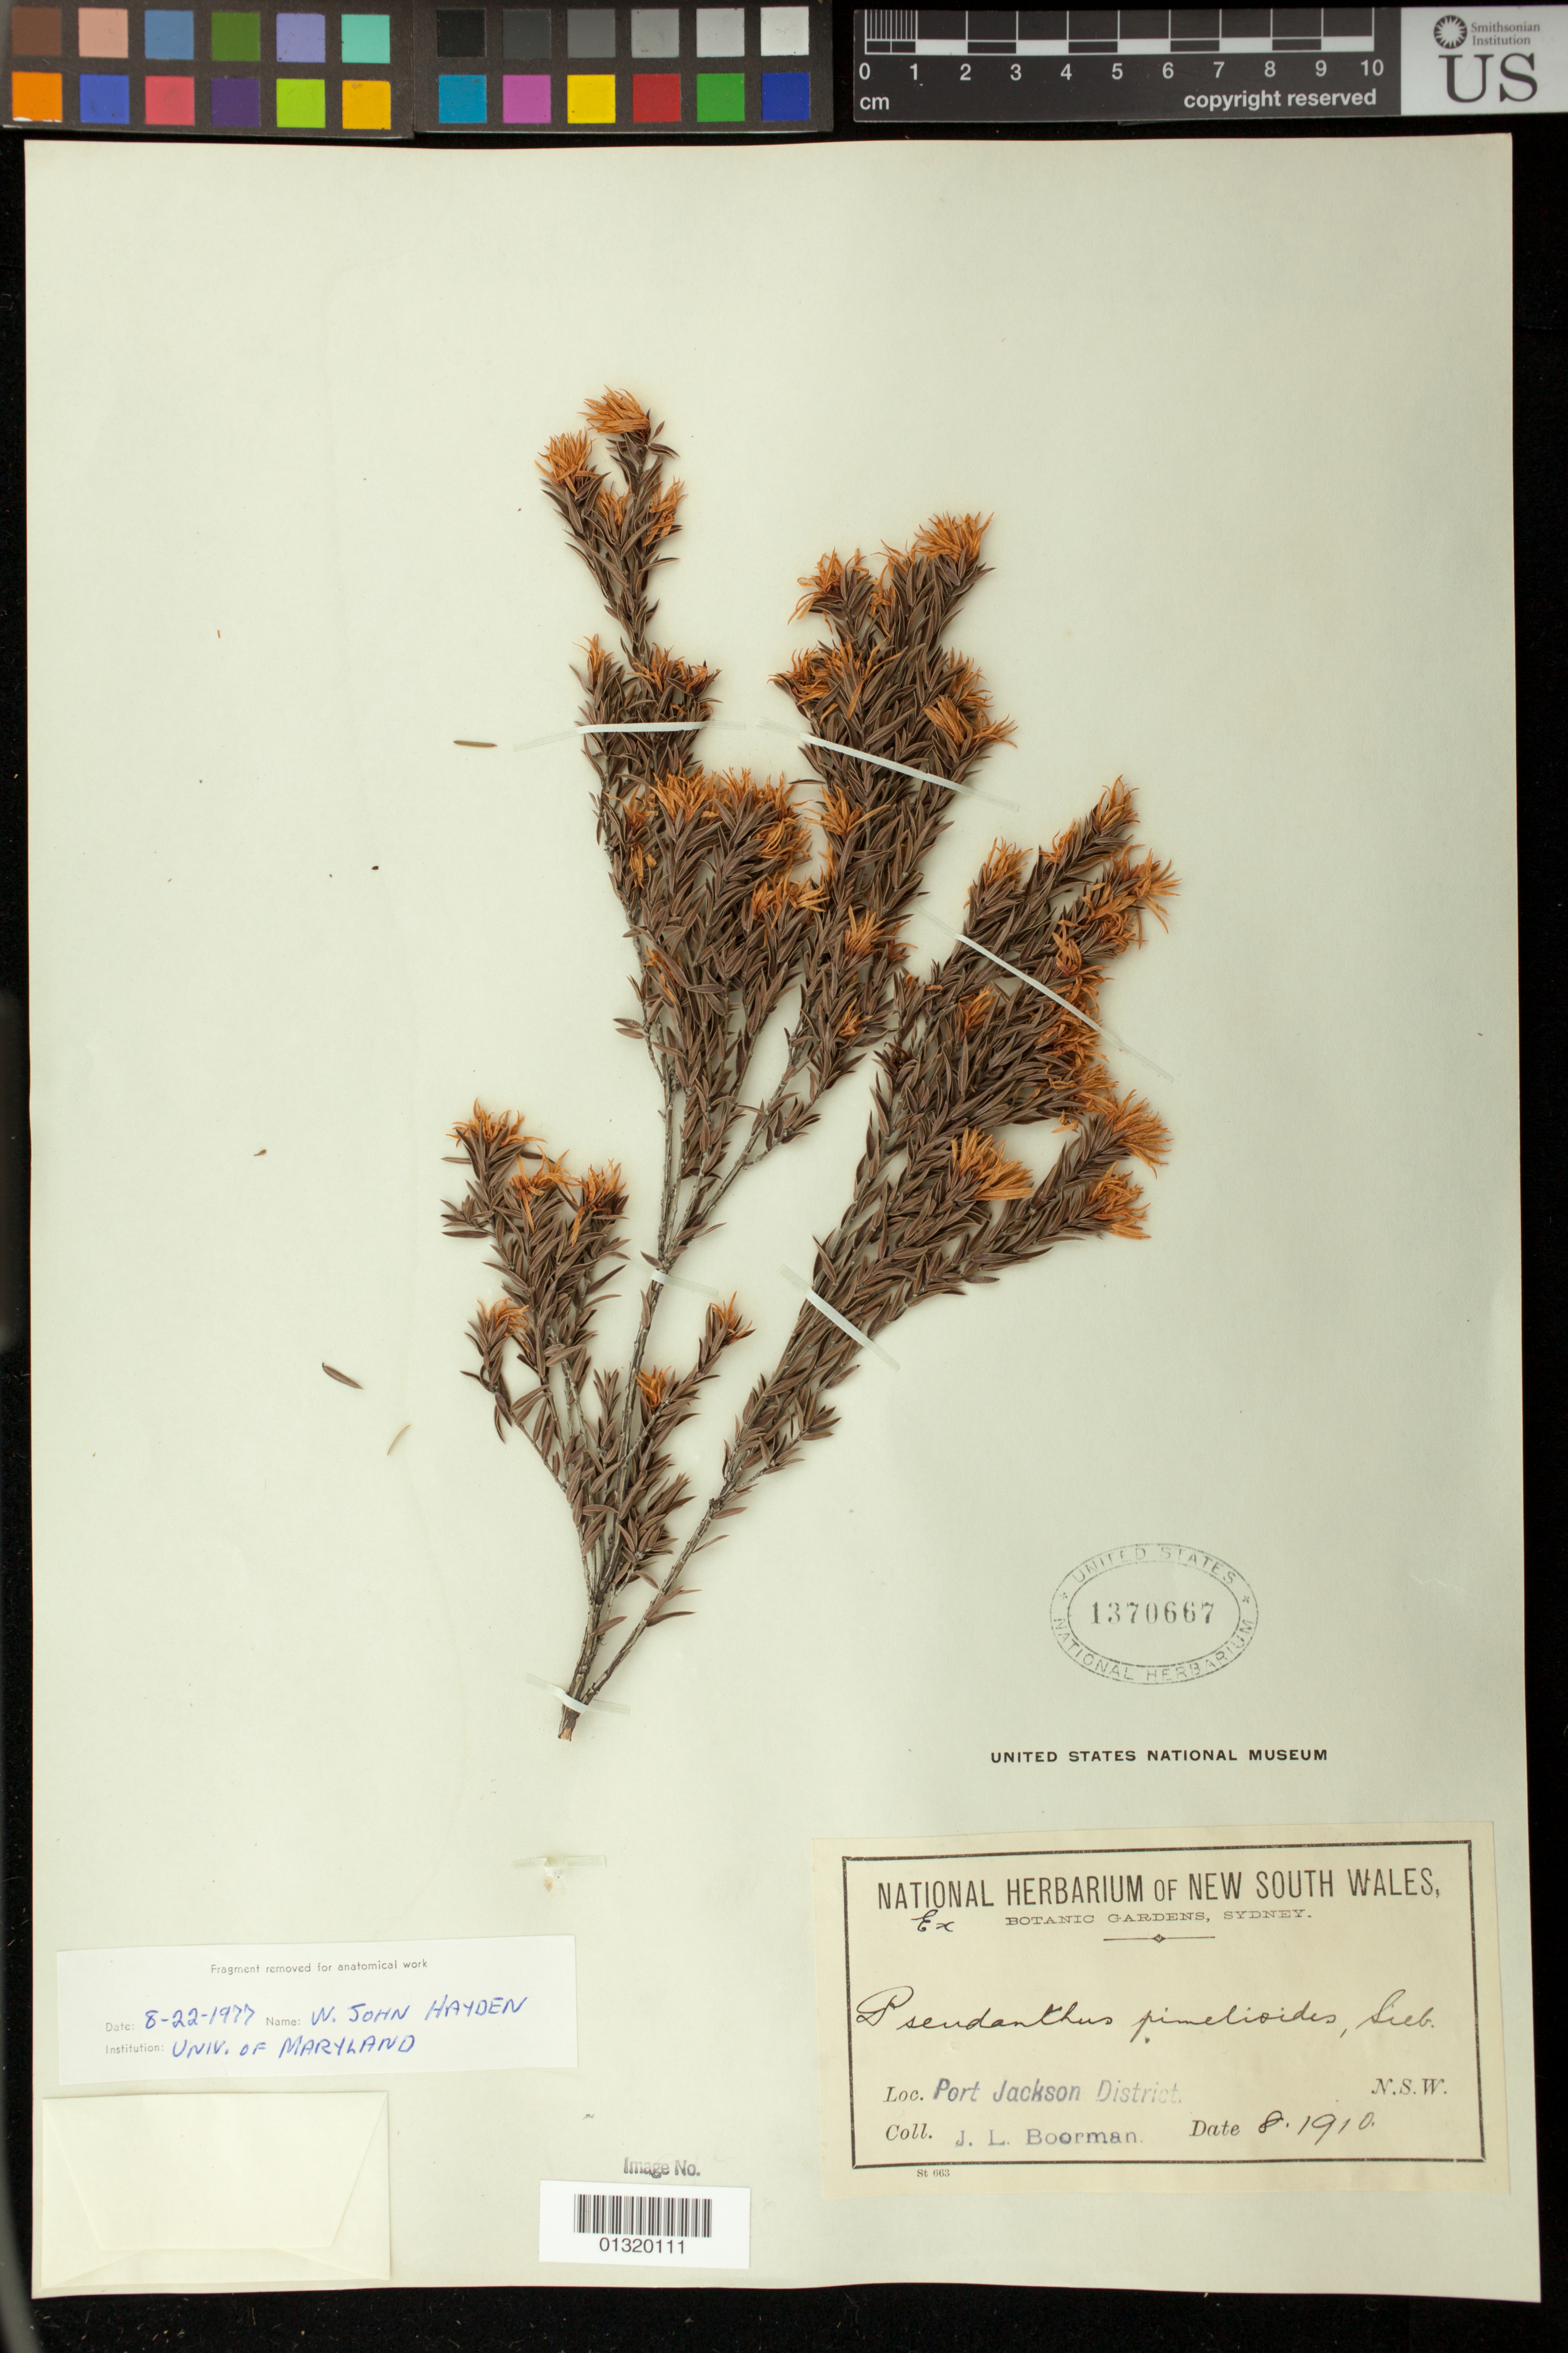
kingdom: Plantae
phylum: Tracheophyta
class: Magnoliopsida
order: Malpighiales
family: Picrodendraceae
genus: Pseudanthus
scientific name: Pseudanthus pimeleoides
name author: Sieber & Spreng.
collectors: J. Boorman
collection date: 1910-08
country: Australia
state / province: New South Wales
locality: Port Jackson District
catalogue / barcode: US 1370667